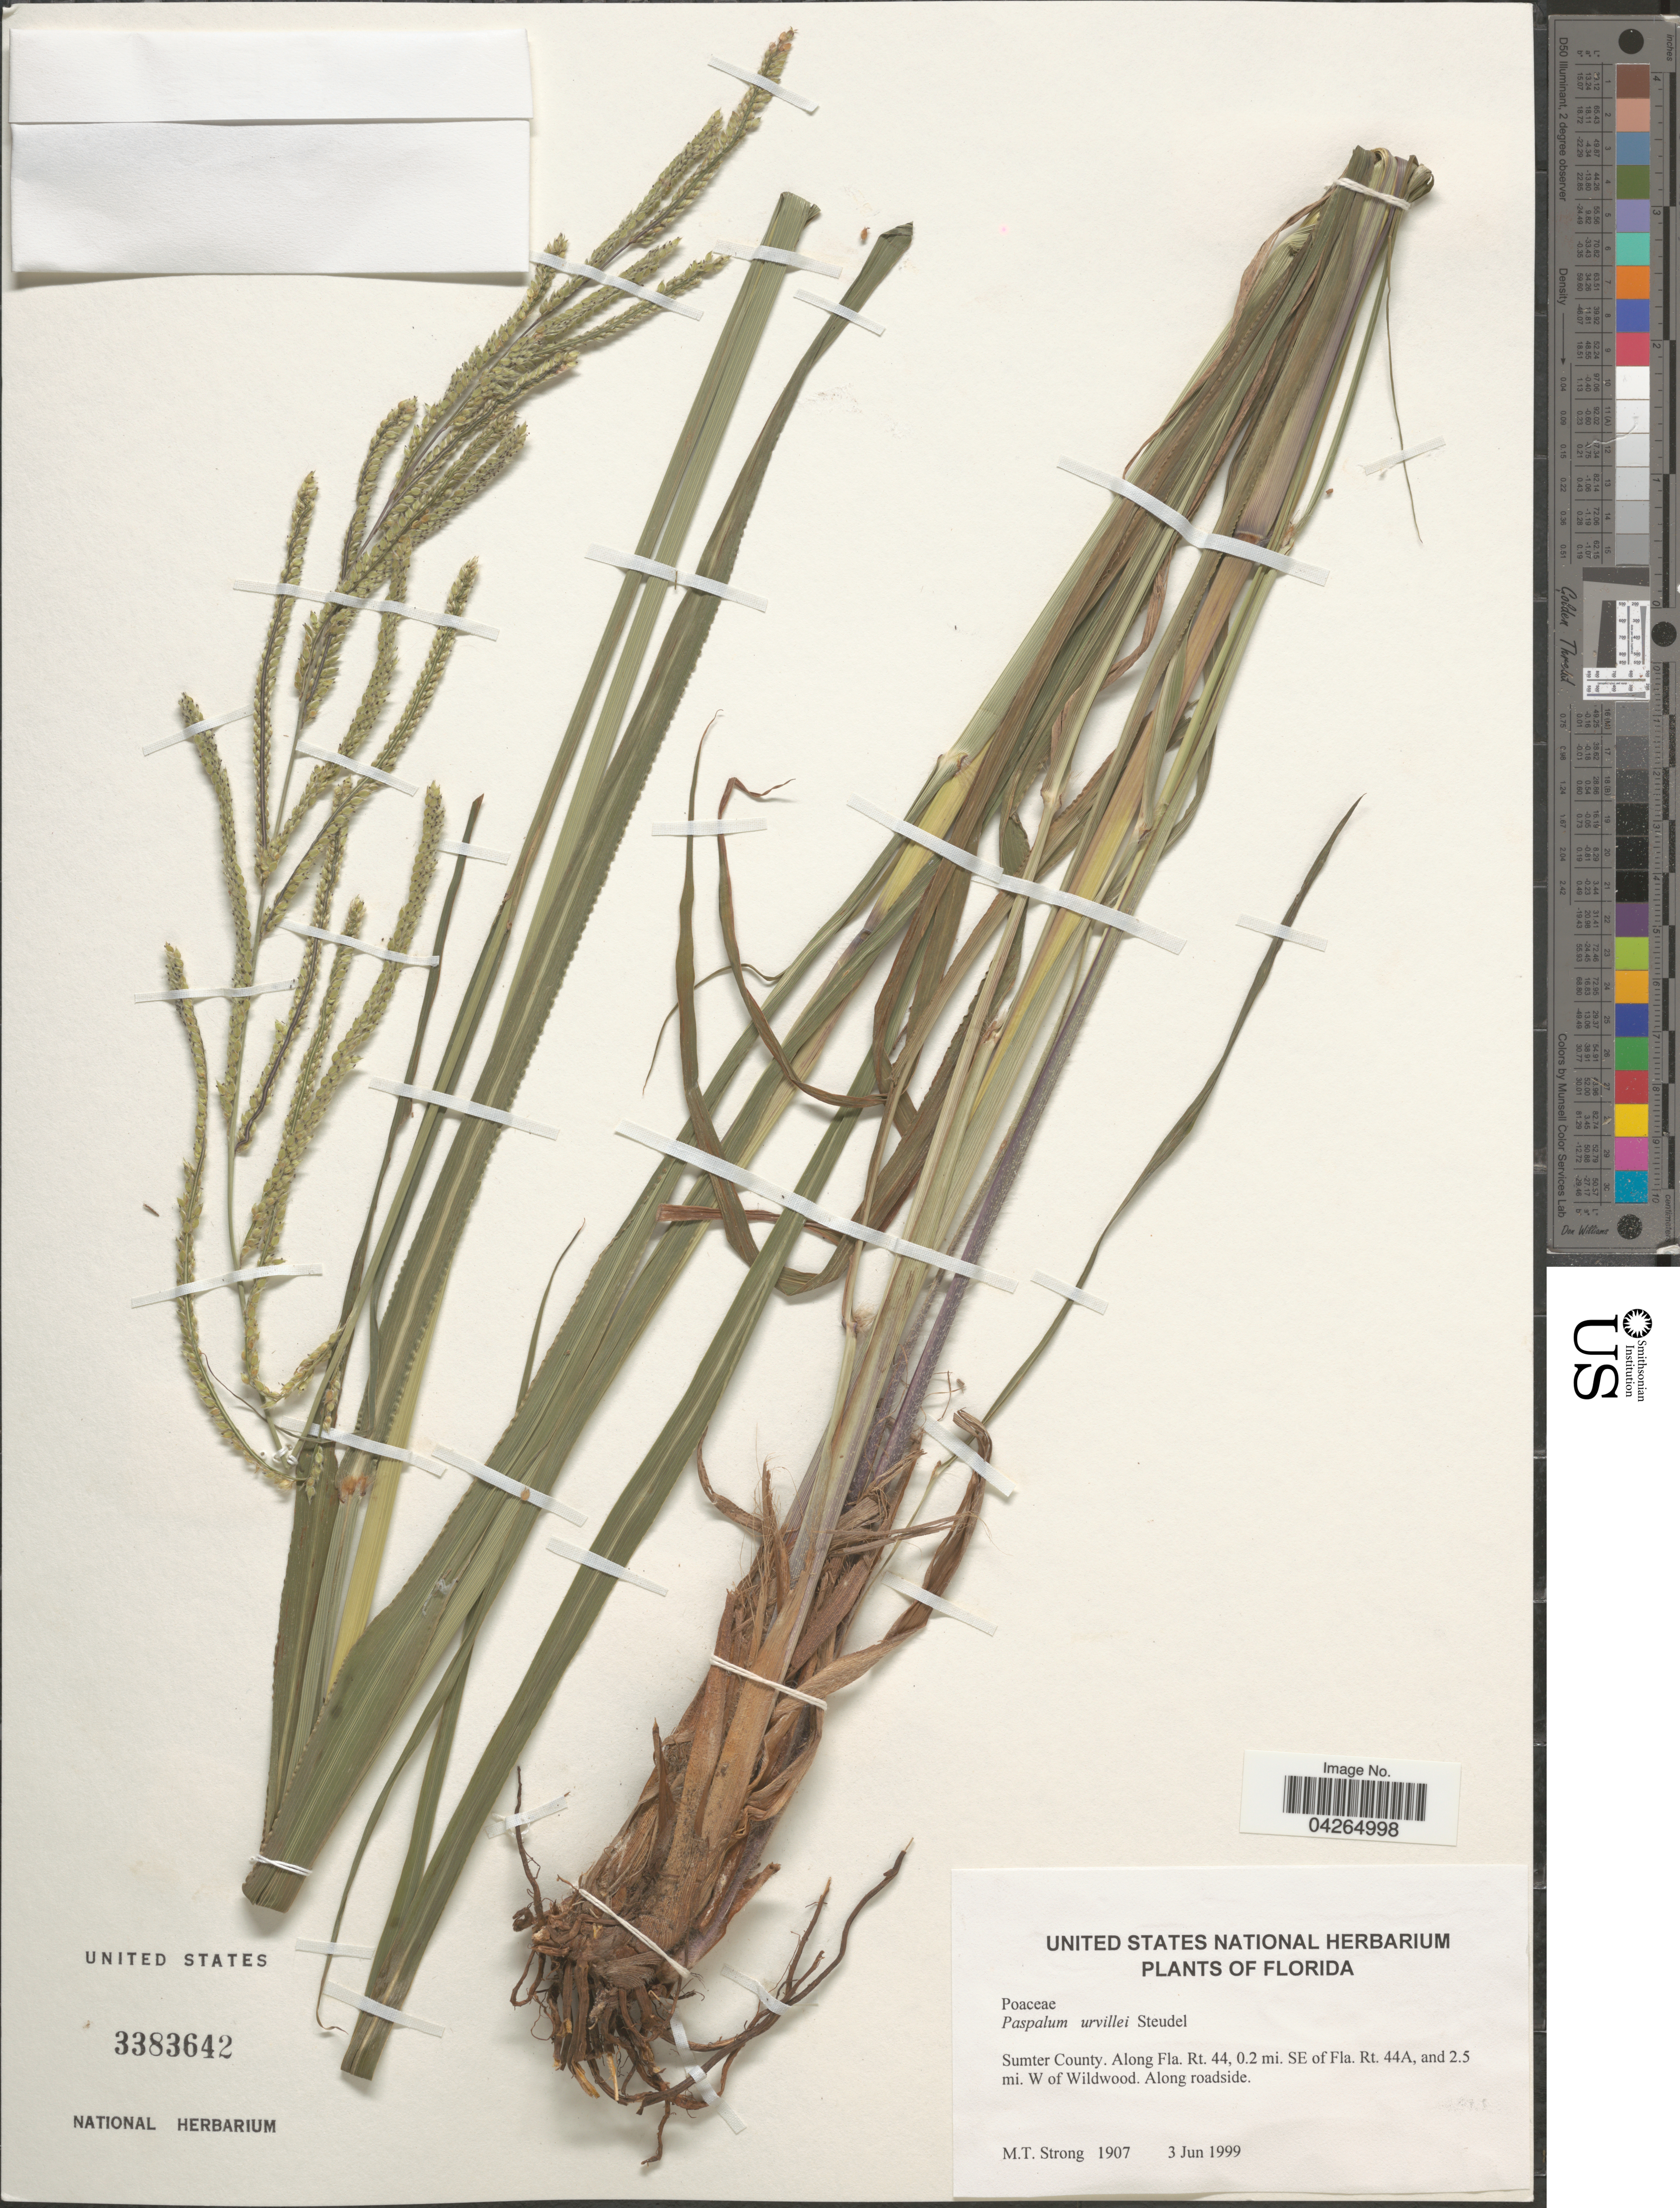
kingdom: Plantae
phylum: Tracheophyta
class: Liliopsida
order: Poales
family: Poaceae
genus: Paspalum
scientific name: Paspalum urvillei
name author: Steud.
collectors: M. T. Strong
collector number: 1907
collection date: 1999-06-03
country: United States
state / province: Florida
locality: Sumter County. Along Fla. Rt. 44, 0.2 mi. SE of Fla. Rt. 44A, and 2.5 mi. W of Wildwood.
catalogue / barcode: US 3383642